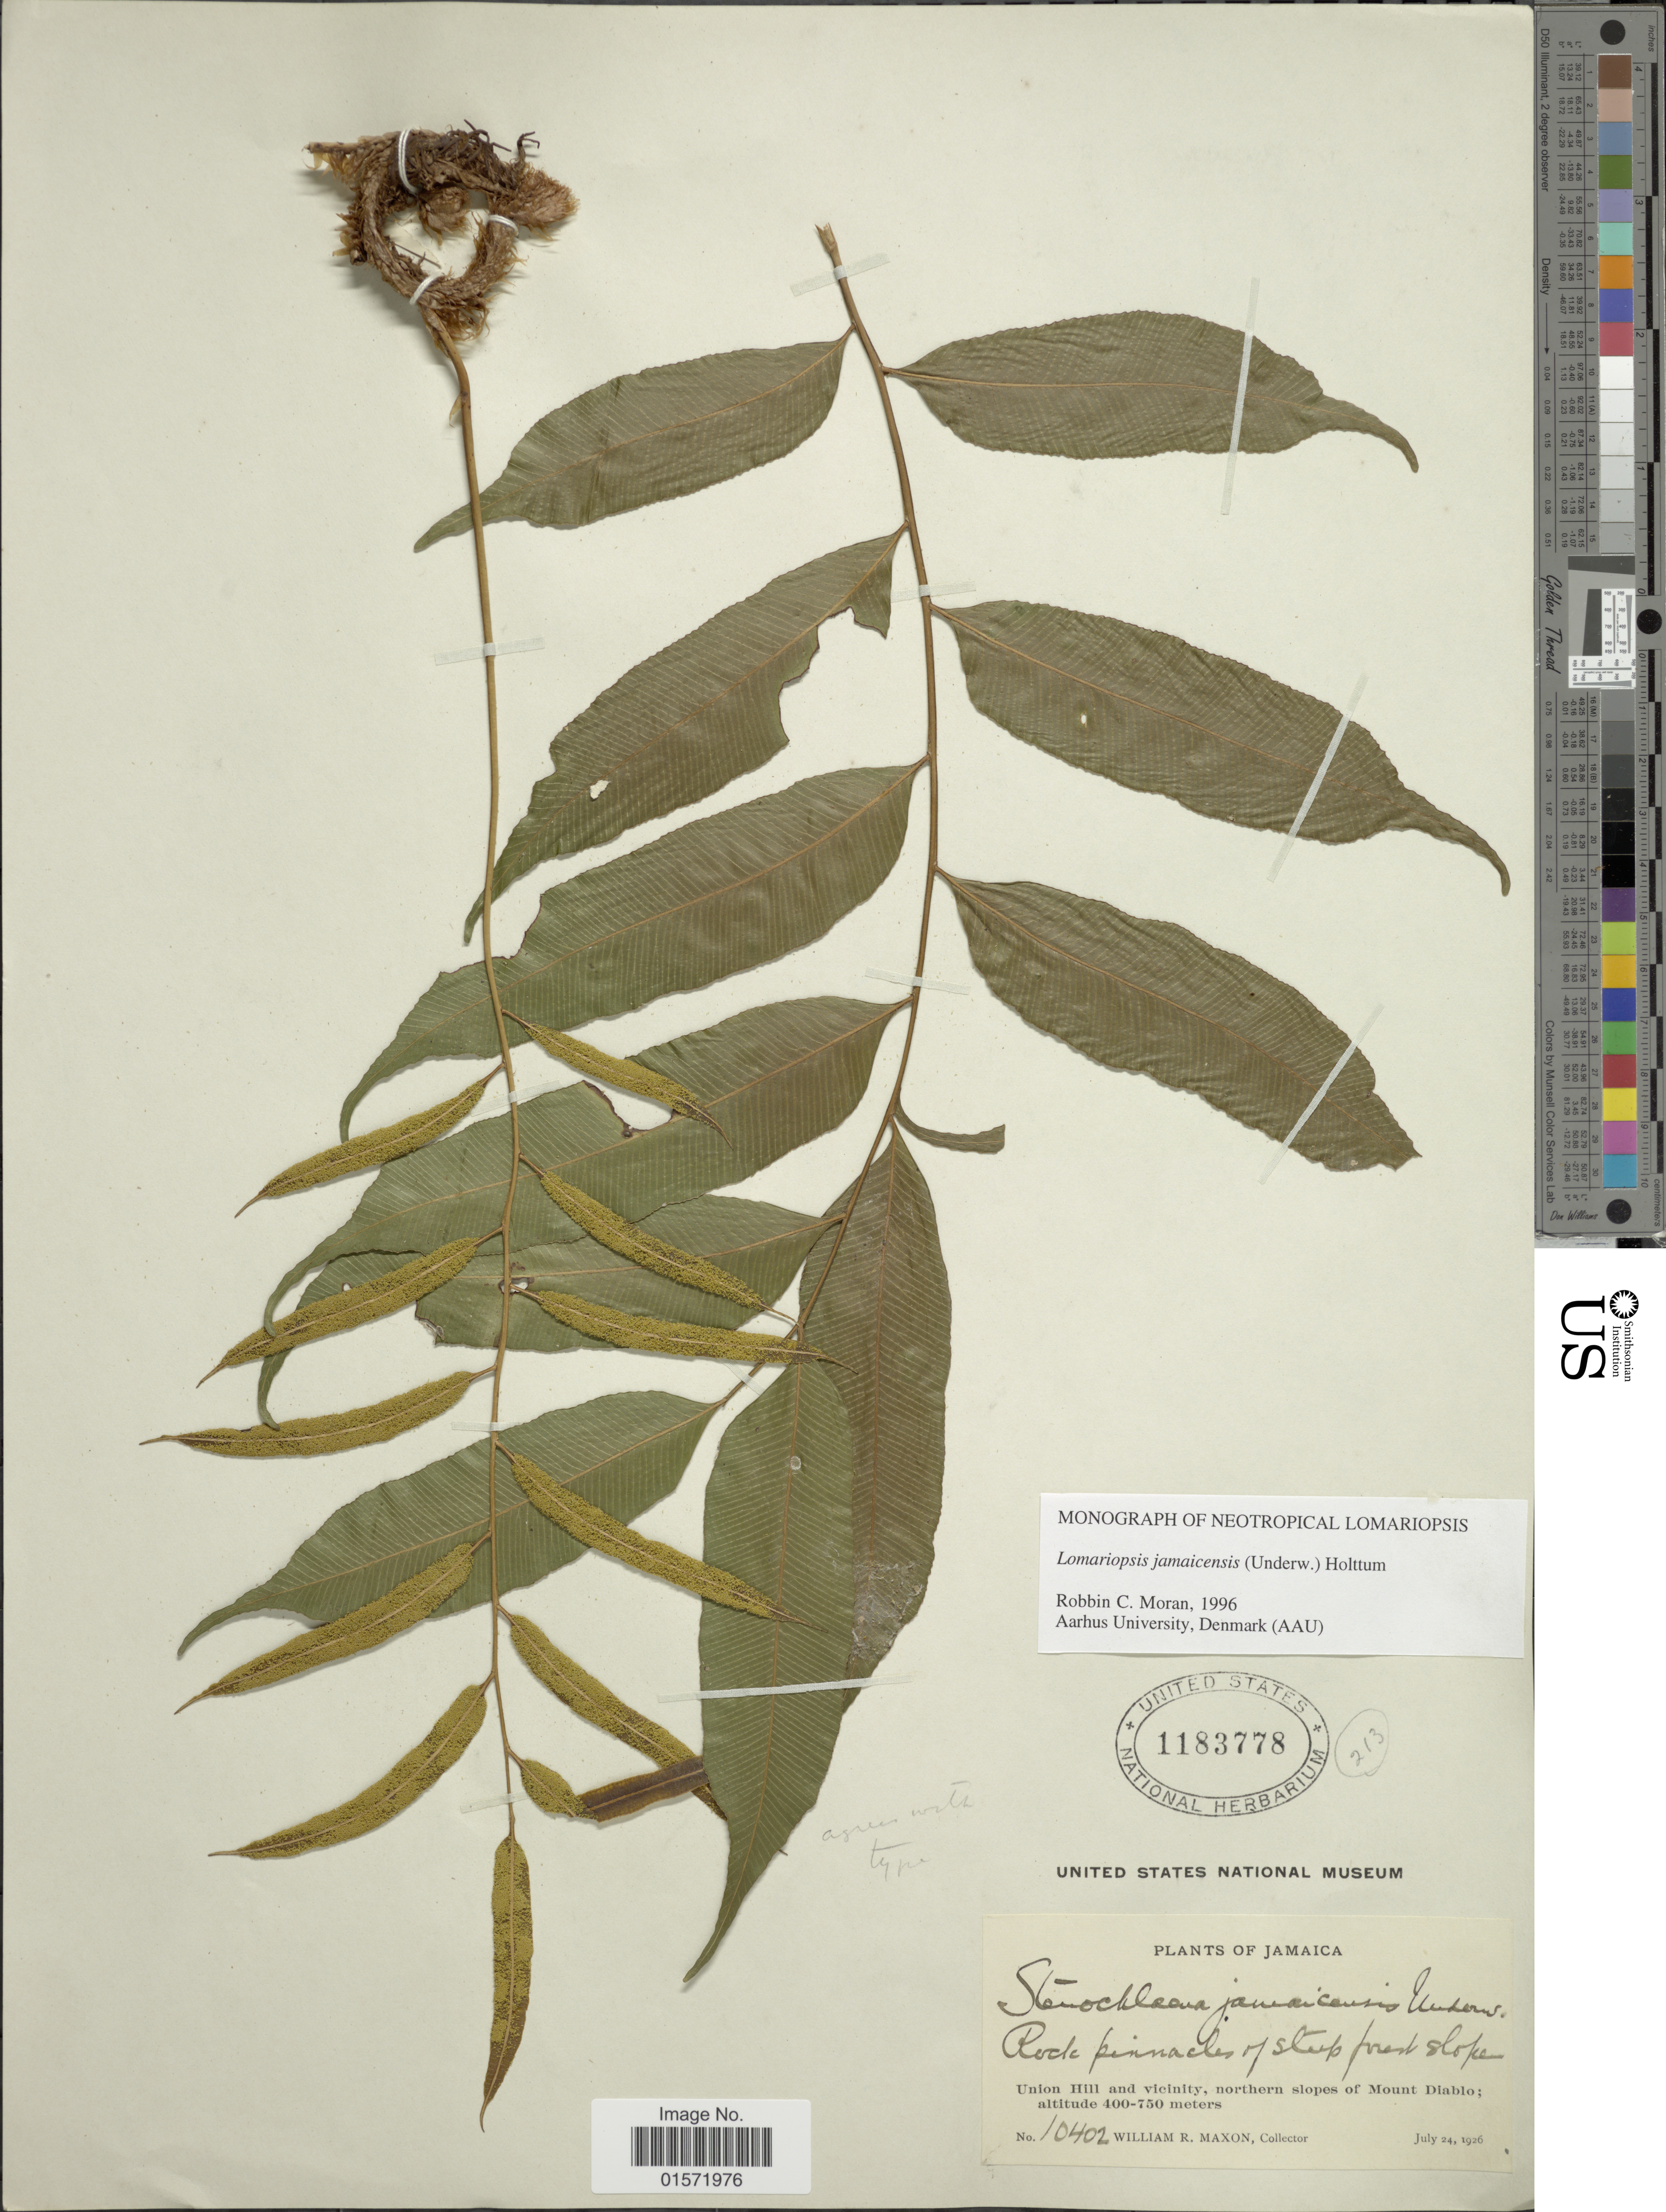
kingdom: Plantae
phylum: Tracheophyta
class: Polypodiopsida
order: Polypodiales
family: Lomariopsidaceae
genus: Lomariopsis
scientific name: Lomariopsis jamaicensis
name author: (Underw.) Holttum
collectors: W. R. Maxon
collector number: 10402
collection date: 1926-07-24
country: Jamaica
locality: Union Hill and vicinity, northern slopes of Mount Diablo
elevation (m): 400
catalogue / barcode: US 1183778